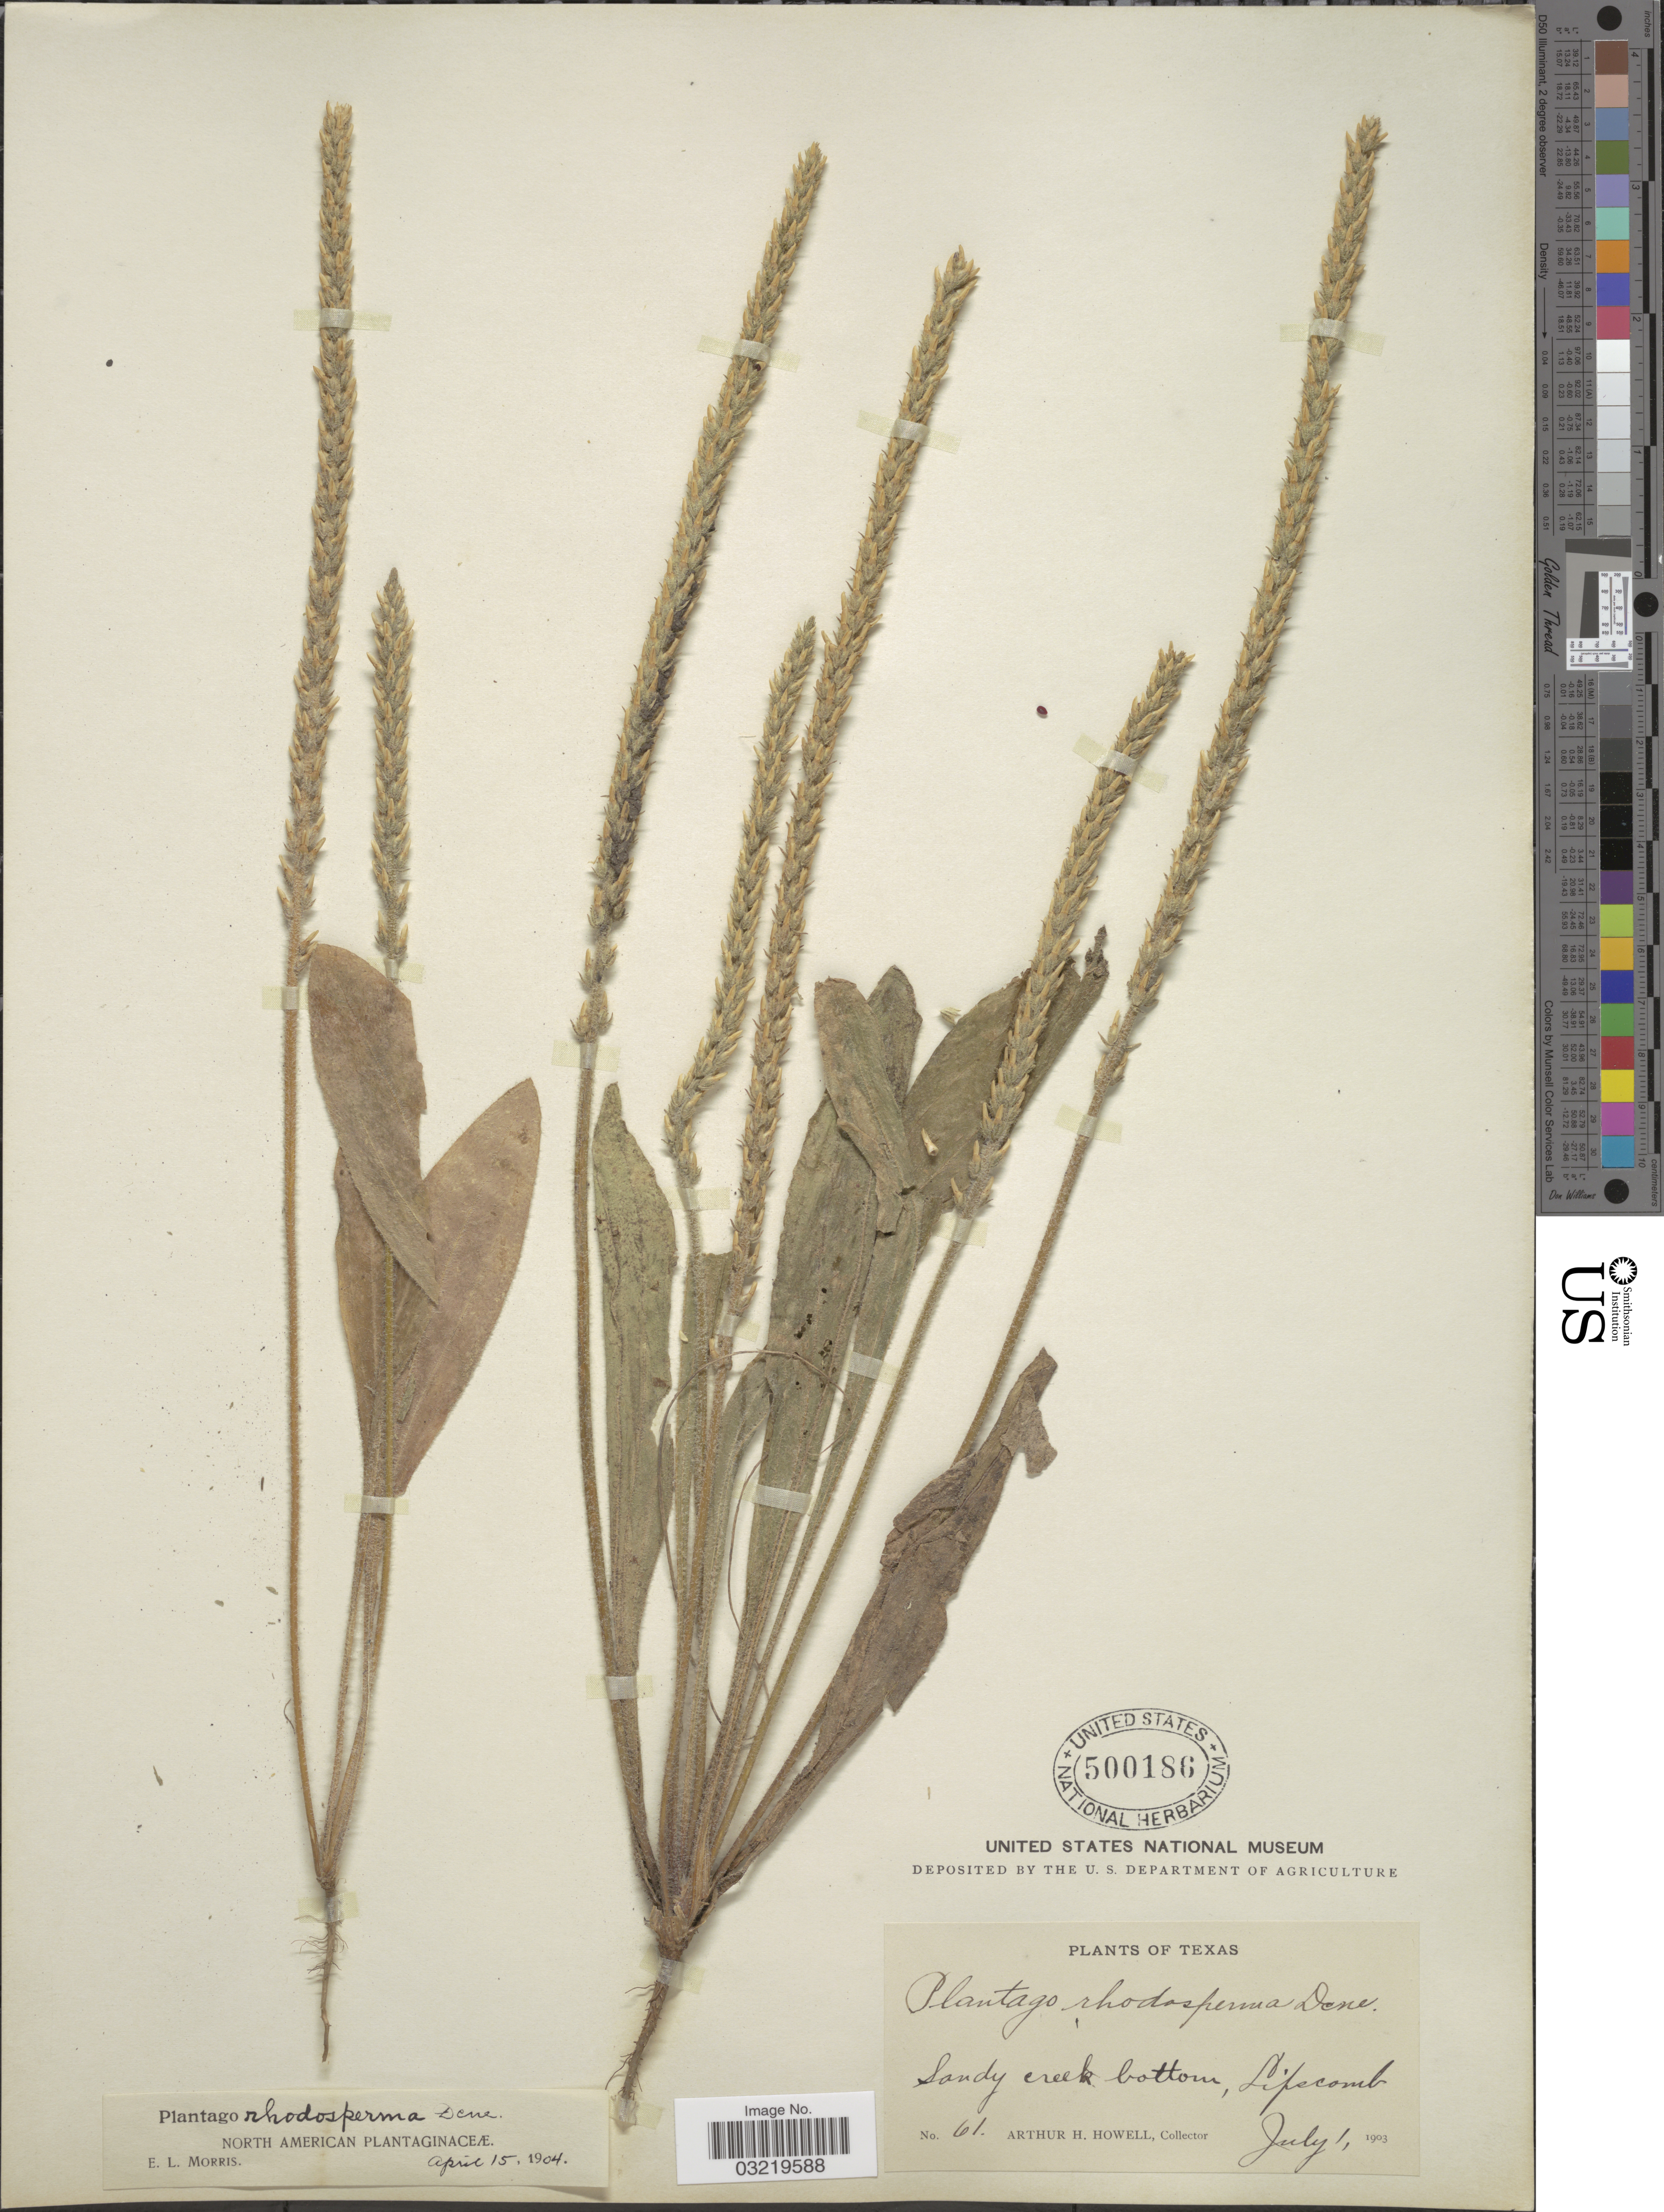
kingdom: Plantae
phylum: Tracheophyta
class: Magnoliopsida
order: Lamiales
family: Plantaginaceae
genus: Plantago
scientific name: Plantago rhodosperma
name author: Decne.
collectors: A. H. Howell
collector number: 61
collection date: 1903-07-01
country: United States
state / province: Texas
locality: Sandy creek bottom, Lipscomb.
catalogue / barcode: US 500186